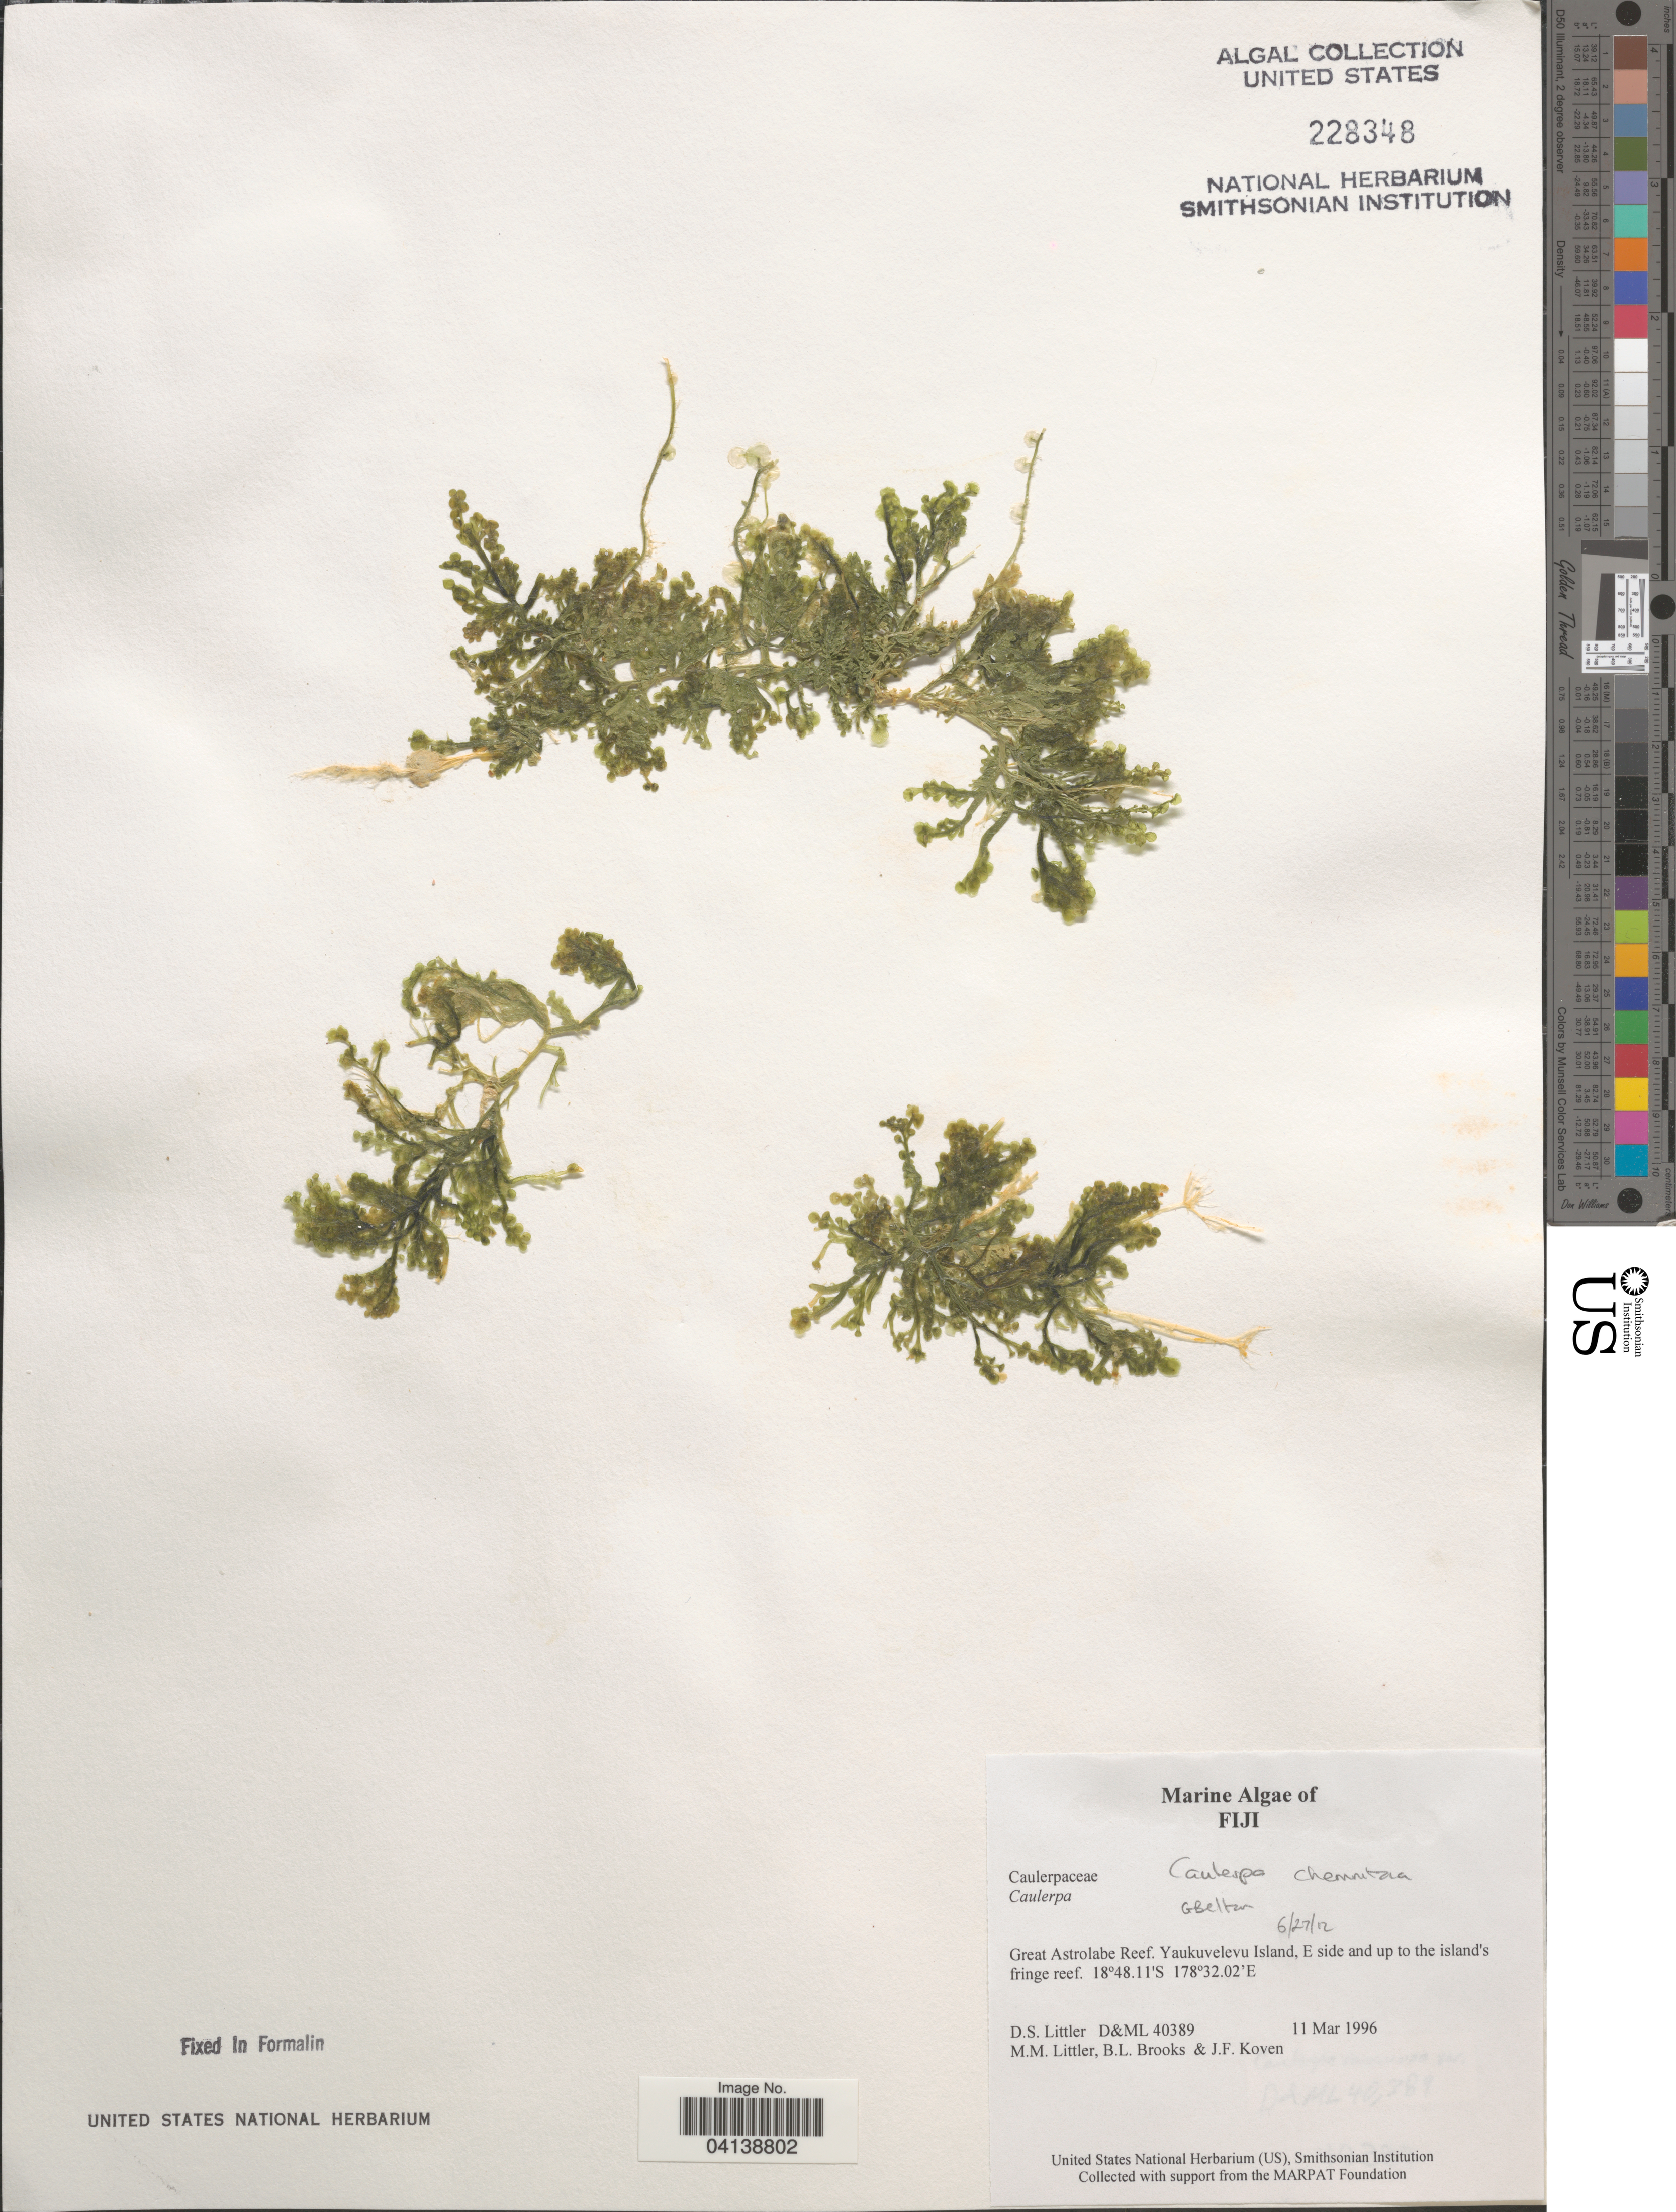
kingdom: Plantae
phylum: Chlorophyta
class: Ulvophyceae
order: Bryopsidales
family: Caulerpaceae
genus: Caulerpa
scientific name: Caulerpa chemnitzia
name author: (Esper) J.V.Lamouroux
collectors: D. S. Littler, B. Brooks & J. Koven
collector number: D&ML40389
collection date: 1996-03-11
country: Fiji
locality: Great Astrolabe Reef. Yaukuvelevu Island, E side and up to the island's fringe reef.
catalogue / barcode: US 228348